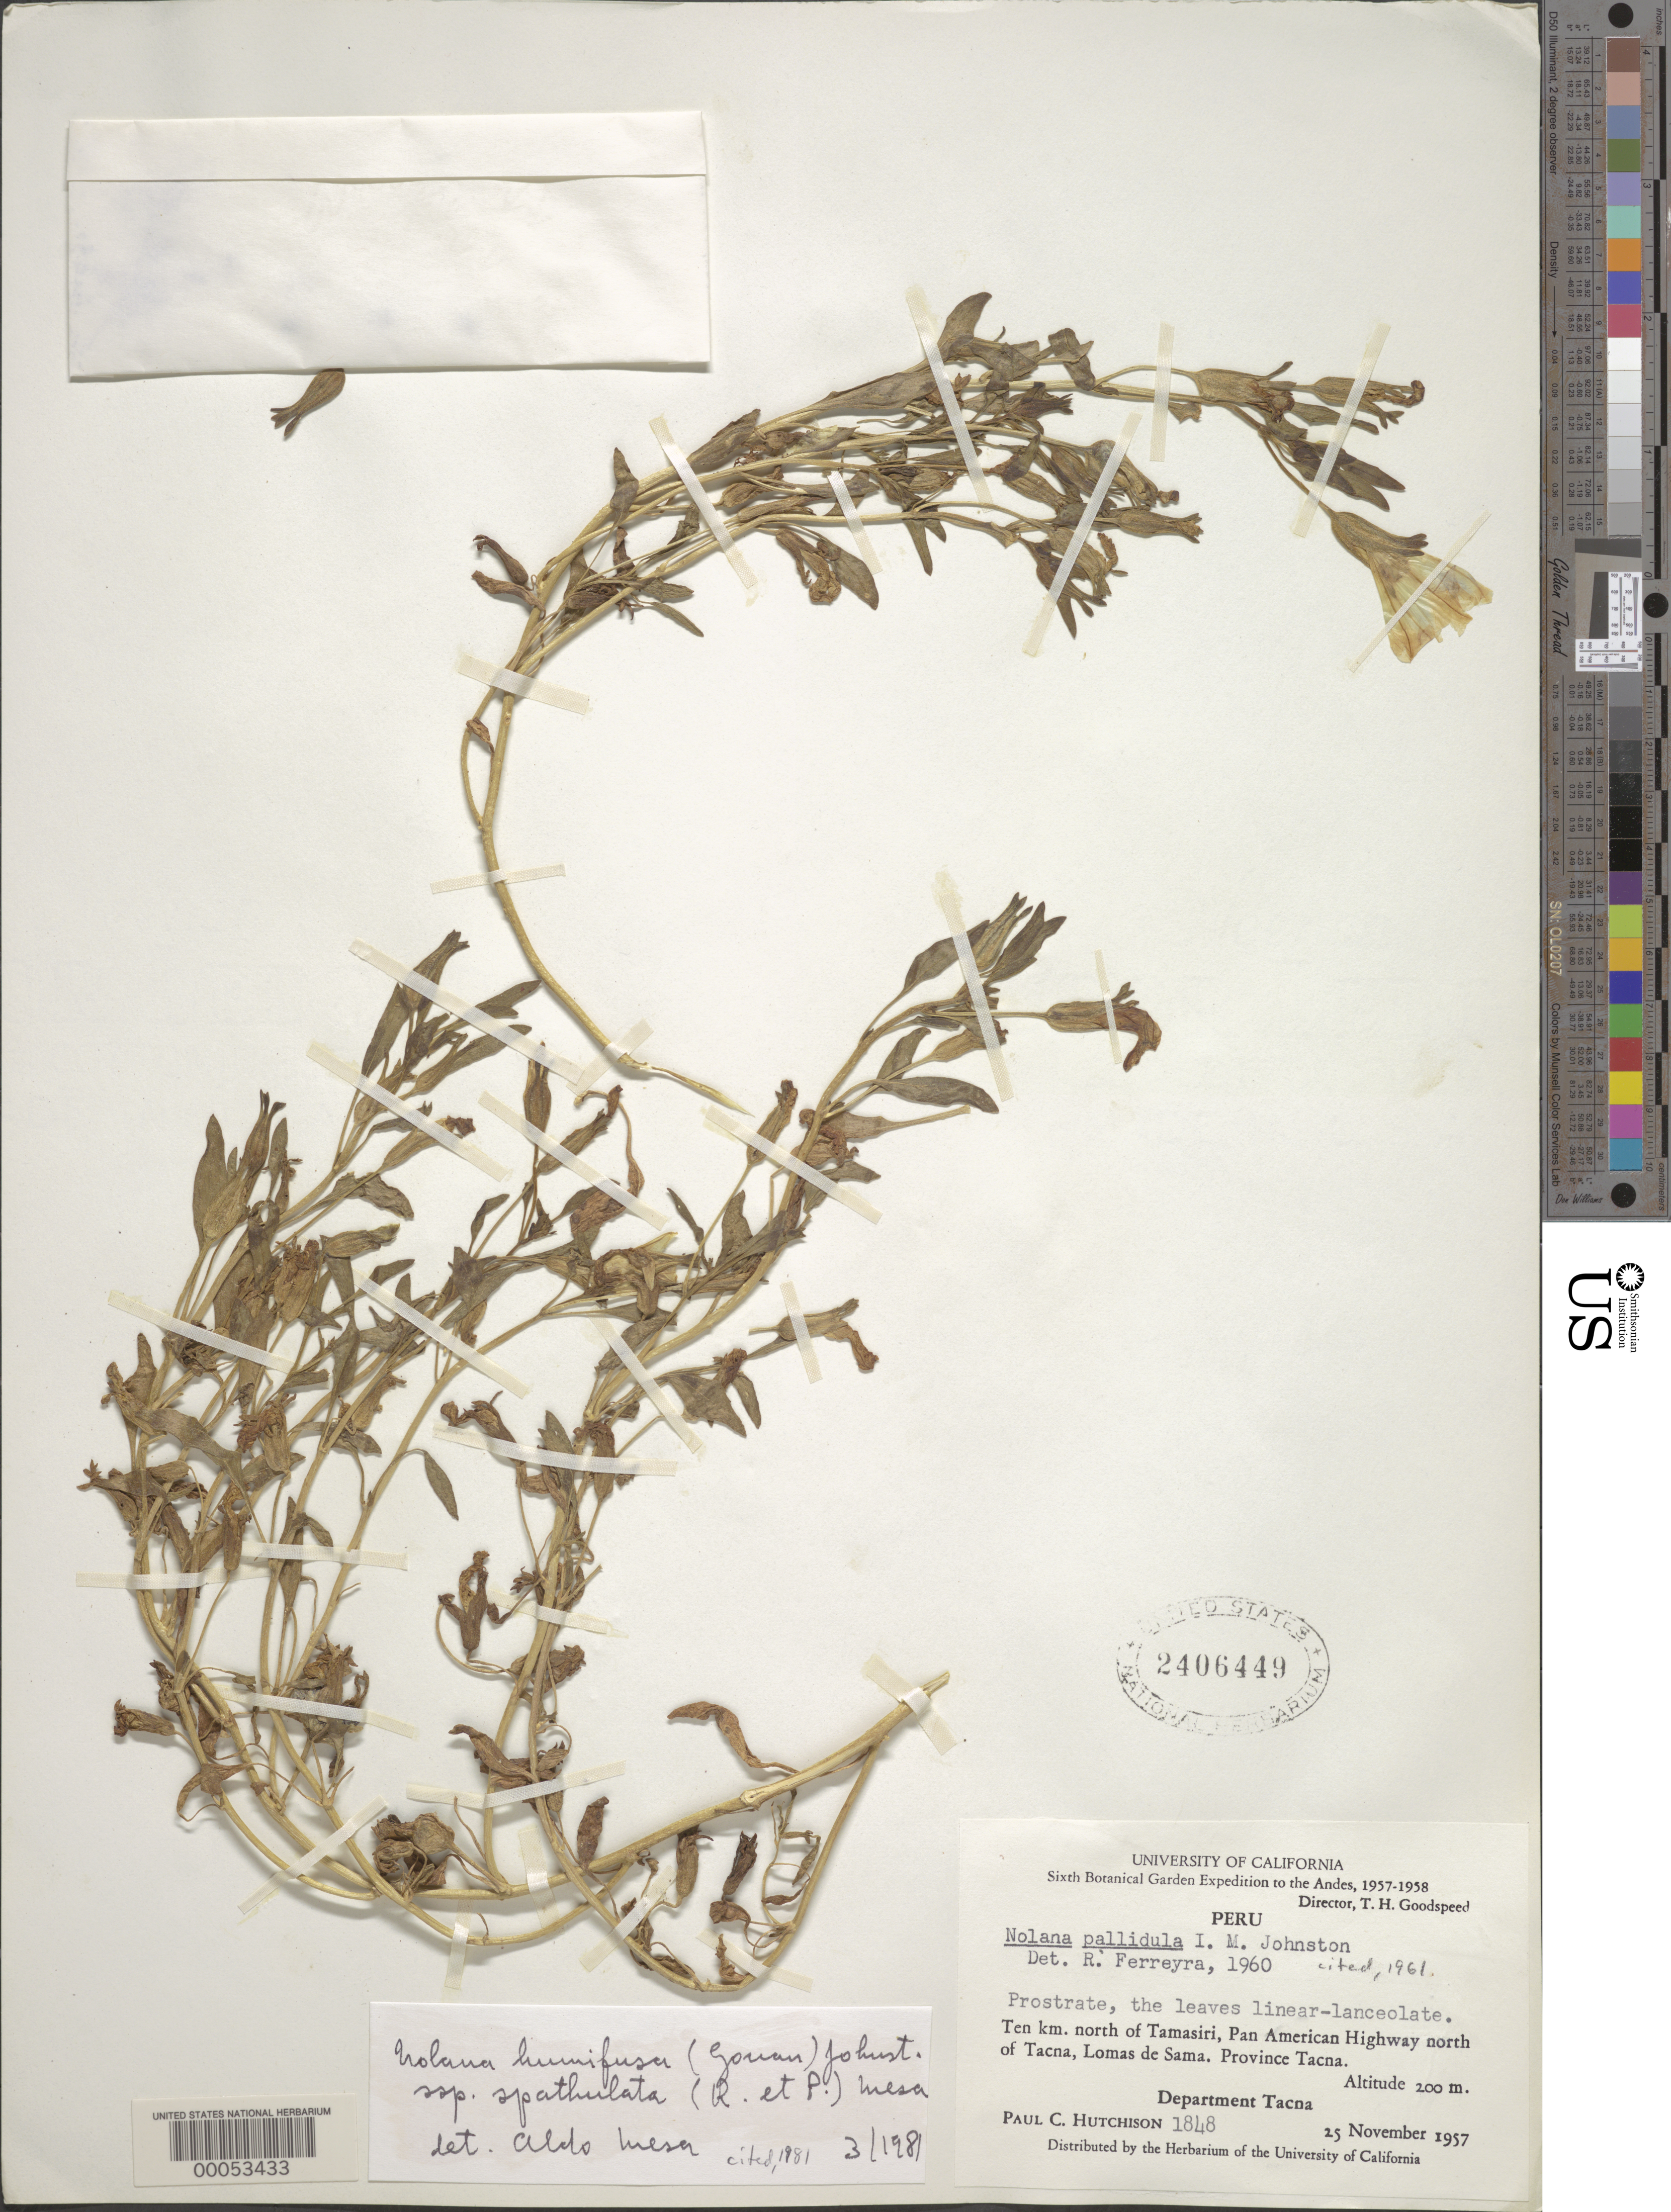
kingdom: Plantae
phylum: Tracheophyta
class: Magnoliopsida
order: Solanales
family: Solanaceae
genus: Nolana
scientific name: Nolana humifusa subsp. spathulata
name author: (Ruiz & Pav.) Mesa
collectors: P. C. Hutchison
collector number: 1848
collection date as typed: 25 Nov 1957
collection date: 1957-11-25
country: Peru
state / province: Tacna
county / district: Tacna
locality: Ten km. n of tamasiri, pan american highway n of tacna, lomas de sama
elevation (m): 200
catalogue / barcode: US 2406449